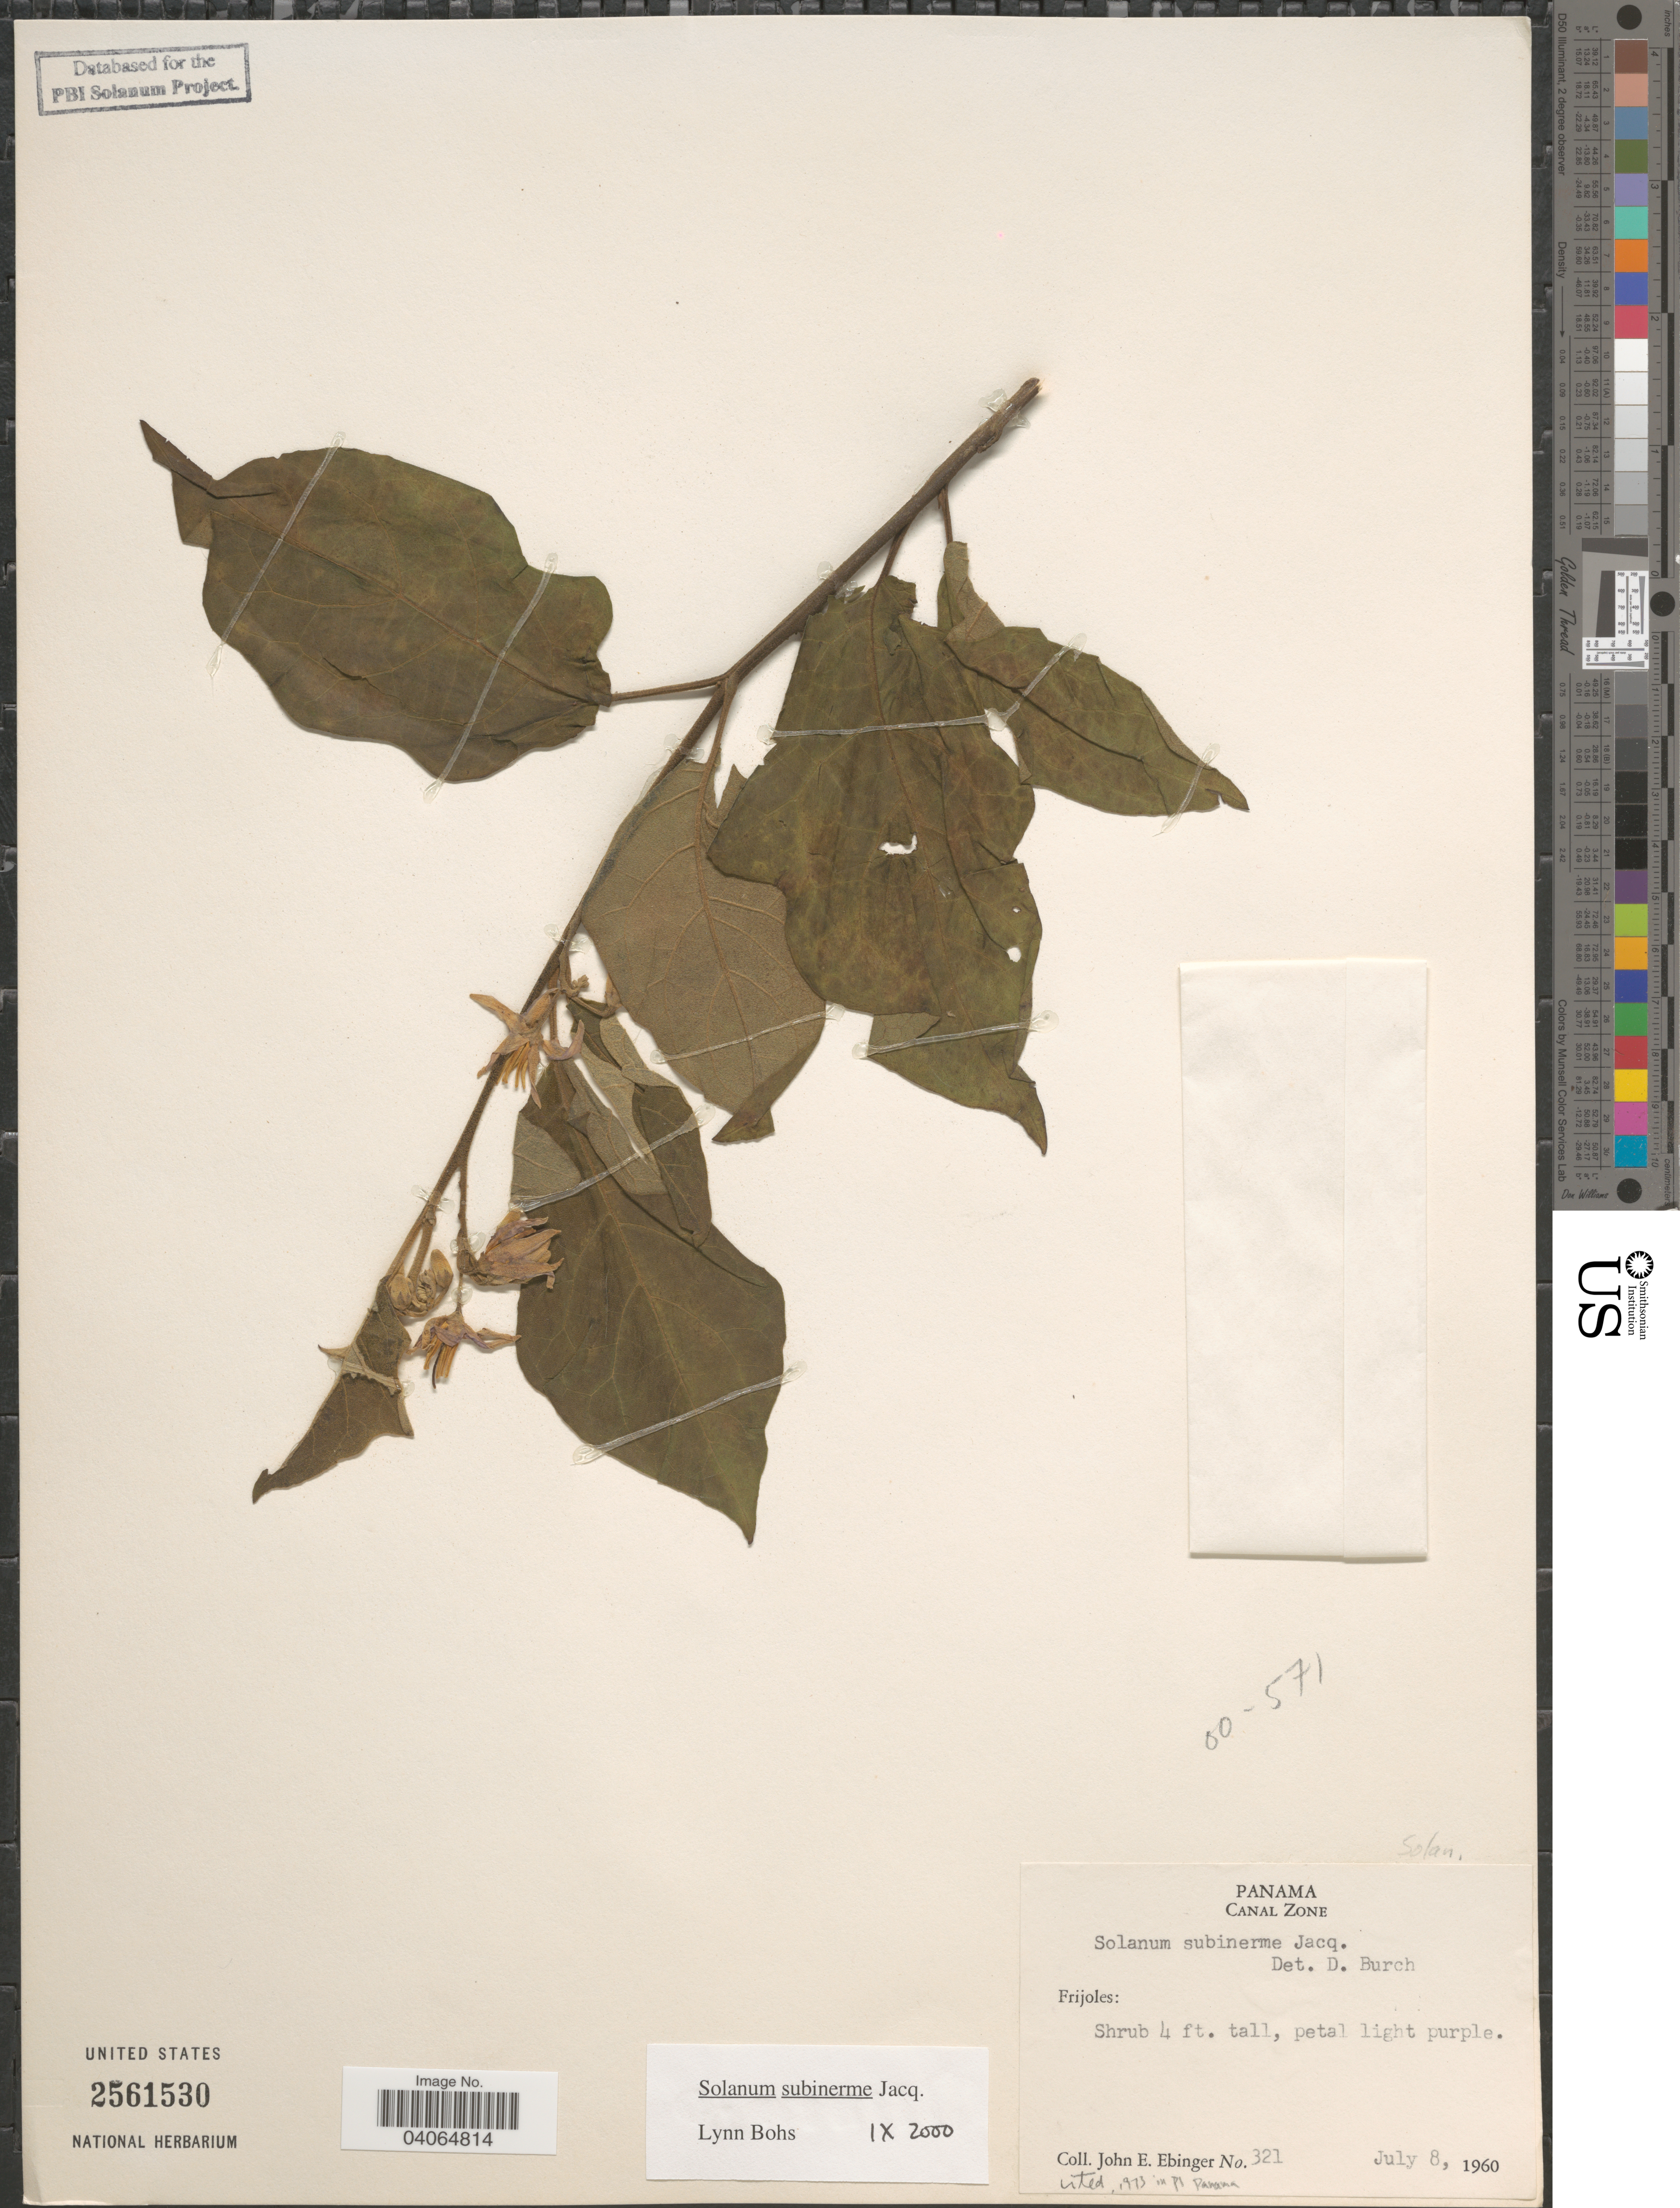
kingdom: Plantae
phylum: Tracheophyta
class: Magnoliopsida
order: Solanales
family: Solanaceae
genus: Solanum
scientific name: Solanum subinerme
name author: Jacq.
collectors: J. Ebinger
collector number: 321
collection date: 1960-07-08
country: Panama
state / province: Colón / Panamá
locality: Canal Zone. Frijoles.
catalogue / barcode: US 2561530